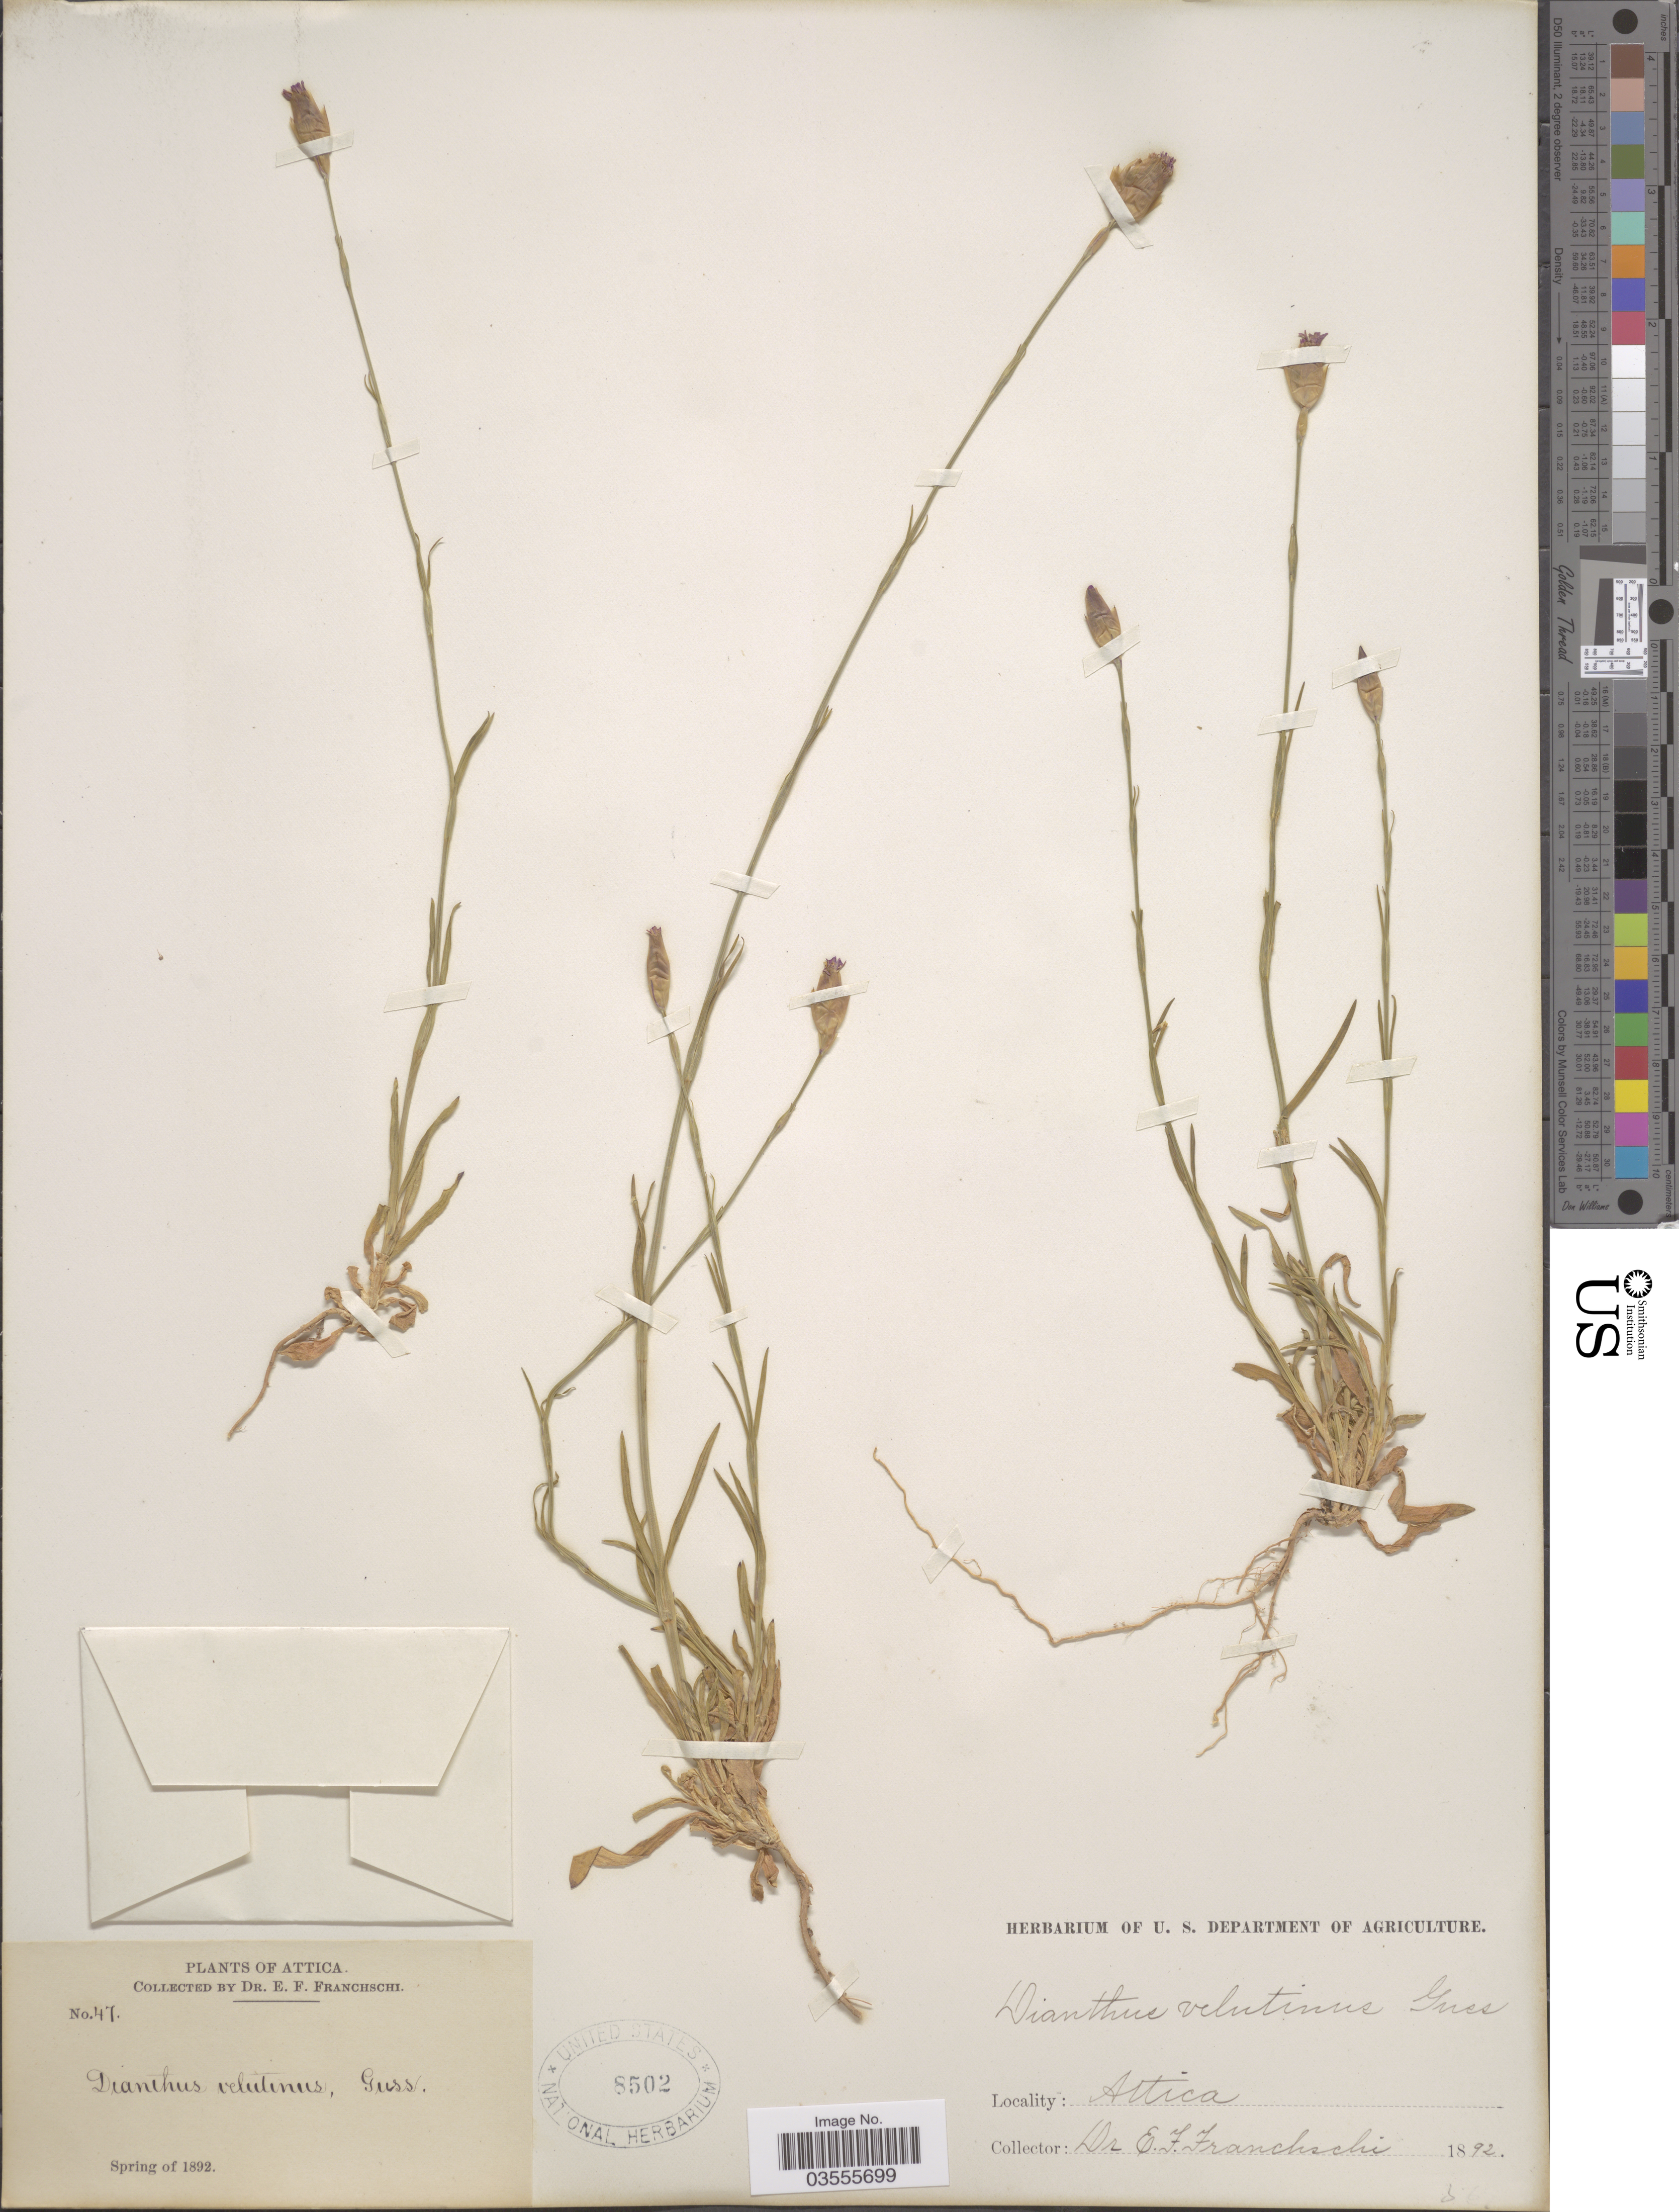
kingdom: Plantae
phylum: Tracheophyta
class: Magnoliopsida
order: Caryophyllales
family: Caryophyllaceae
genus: Petrorhagia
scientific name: Petrorhagia dubia subsp. dubia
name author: (Raf.) López & Romo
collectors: E. Franchschi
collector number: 47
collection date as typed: Spring of 1892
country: Greece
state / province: Attica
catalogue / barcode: US 8502